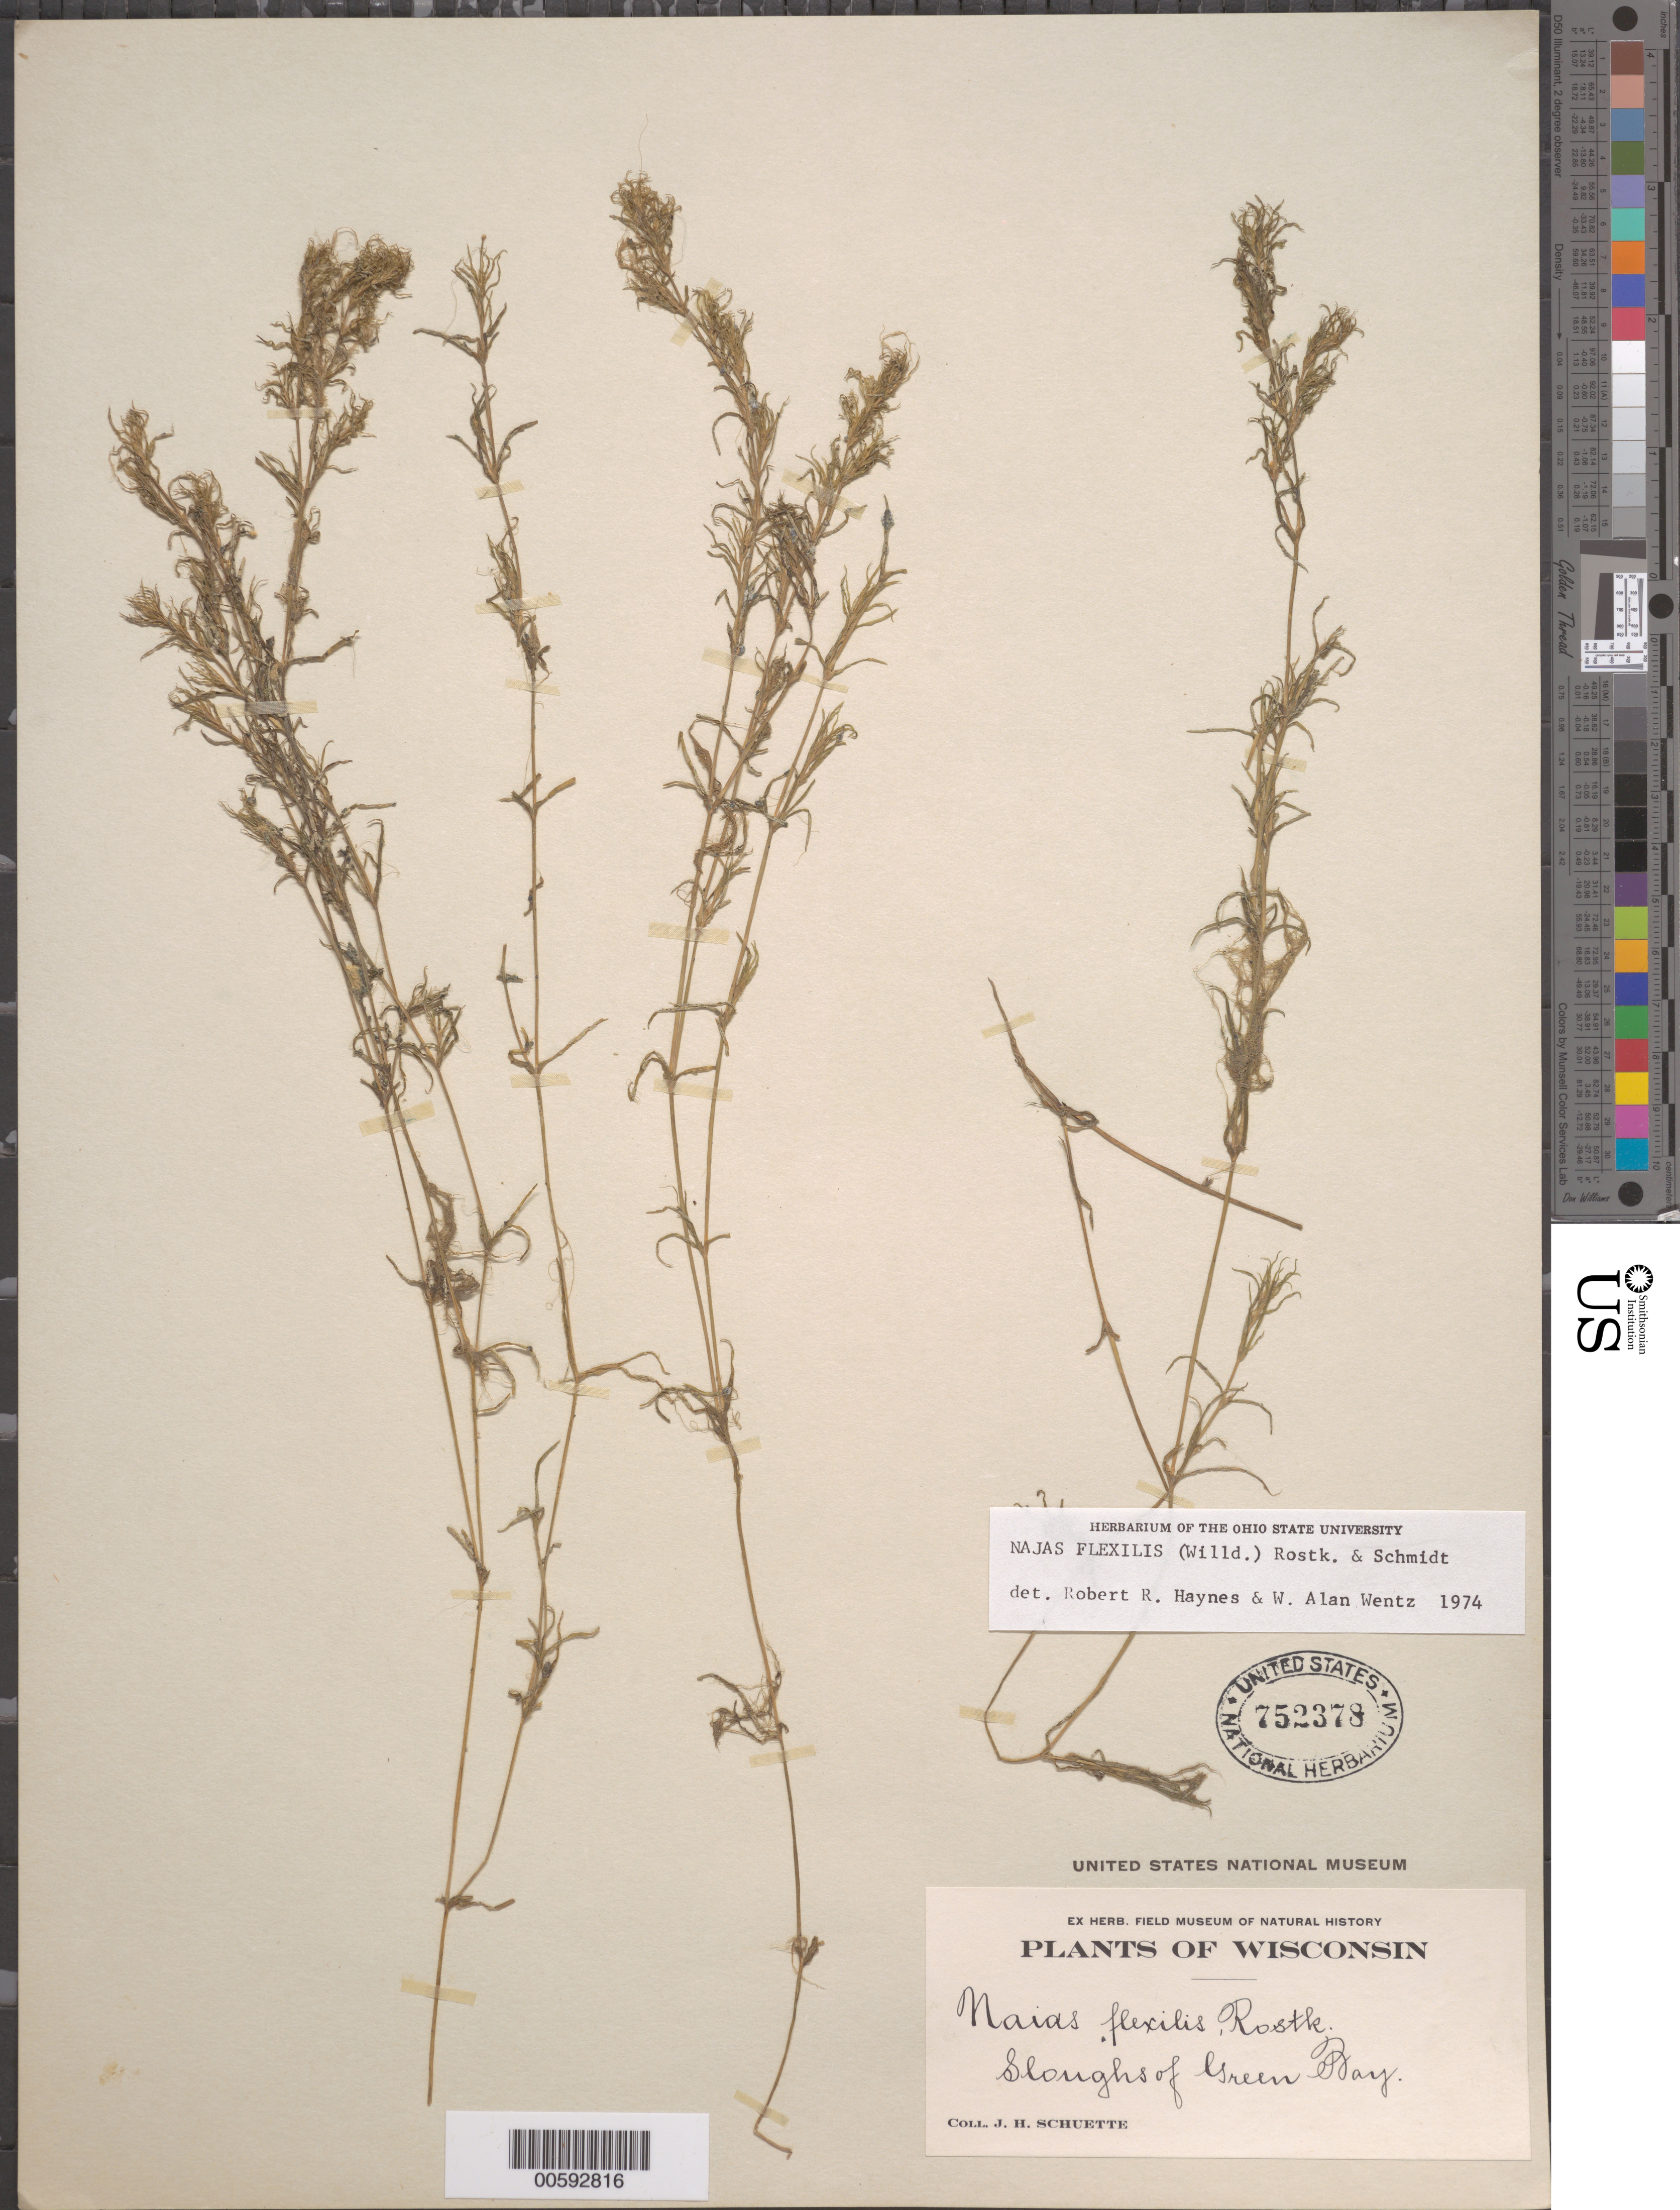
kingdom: Plantae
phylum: Tracheophyta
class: Liliopsida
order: Alismatales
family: Hydrocharitaceae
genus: Najas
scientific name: Najas flexilis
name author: (Willd.) Rostk. & Schmidt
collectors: J. H. Schuette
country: United States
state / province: Wisconsin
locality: Green Bay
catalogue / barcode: US 752378